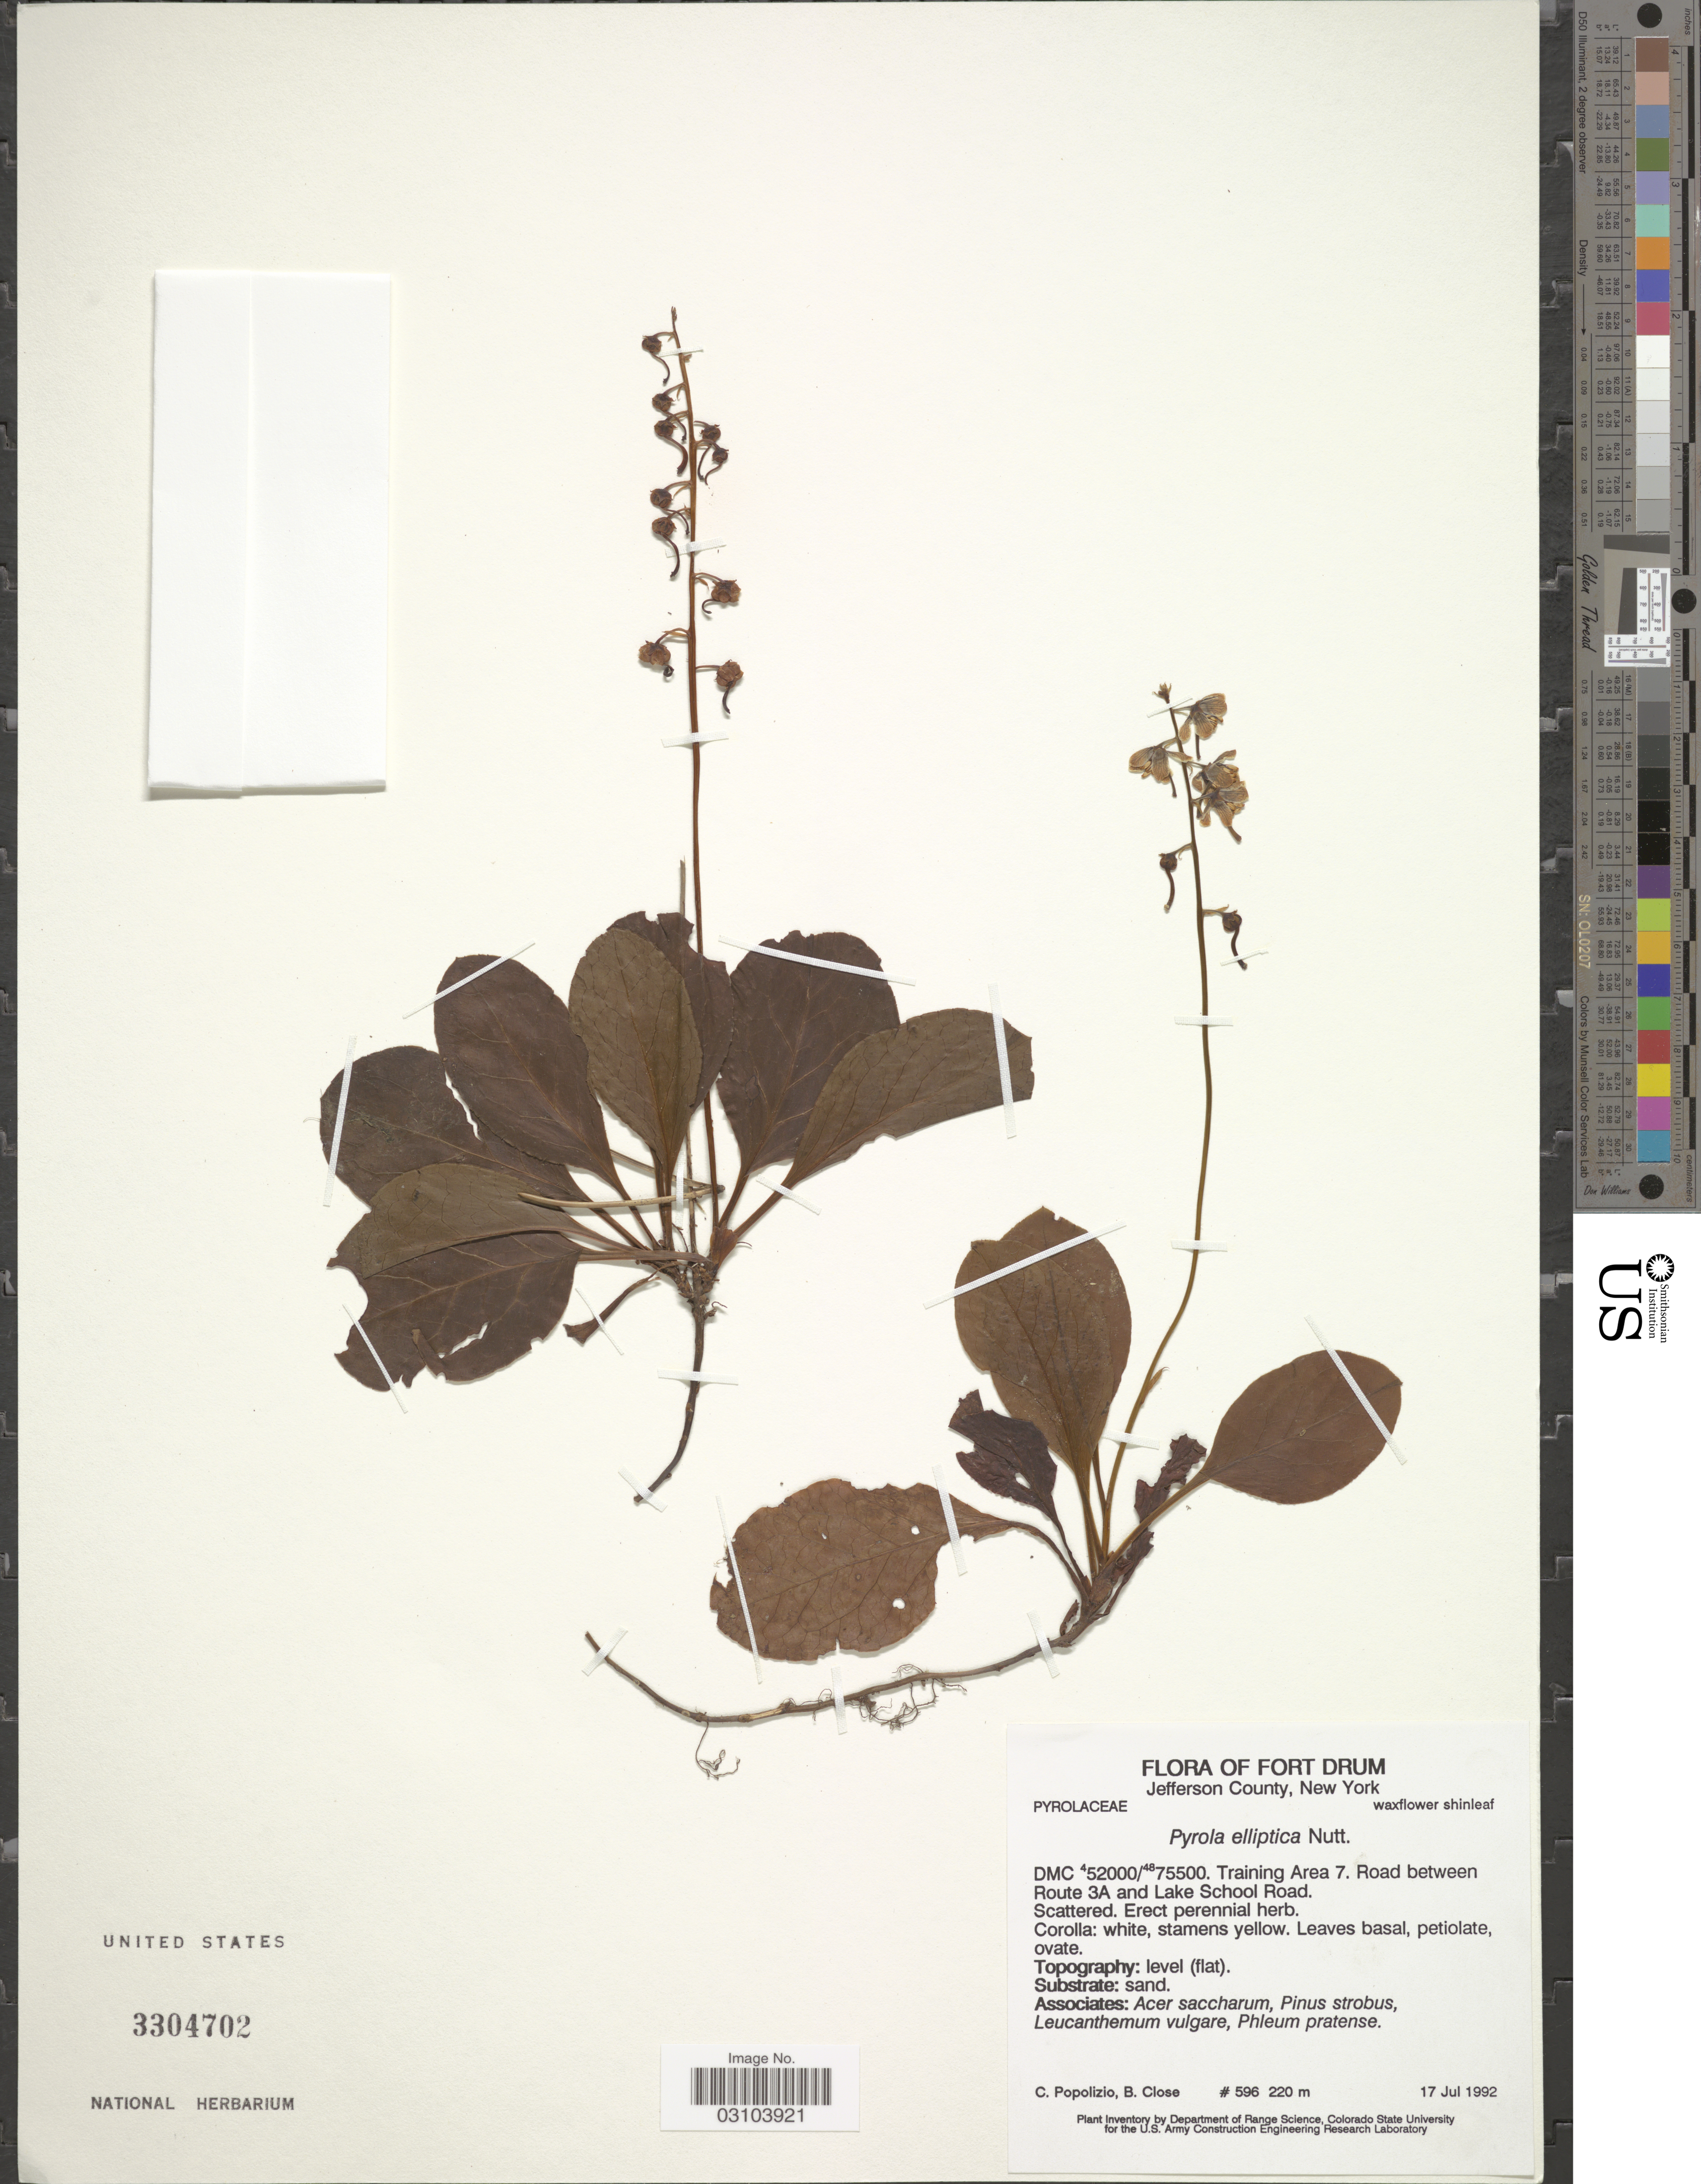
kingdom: Plantae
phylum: Tracheophyta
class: Magnoliopsida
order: Ericales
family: Ericaceae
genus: Pyrola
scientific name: Pyrola elliptica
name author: Nutt.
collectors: C. Popolizio & B. Close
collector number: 596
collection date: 1992-07-17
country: United States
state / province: New York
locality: Fort Drum. Jefferson County. Dmc 452000/487500. Training Area 7. Road between Route 3A and Lake School Road.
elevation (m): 220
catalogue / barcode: US 3304702